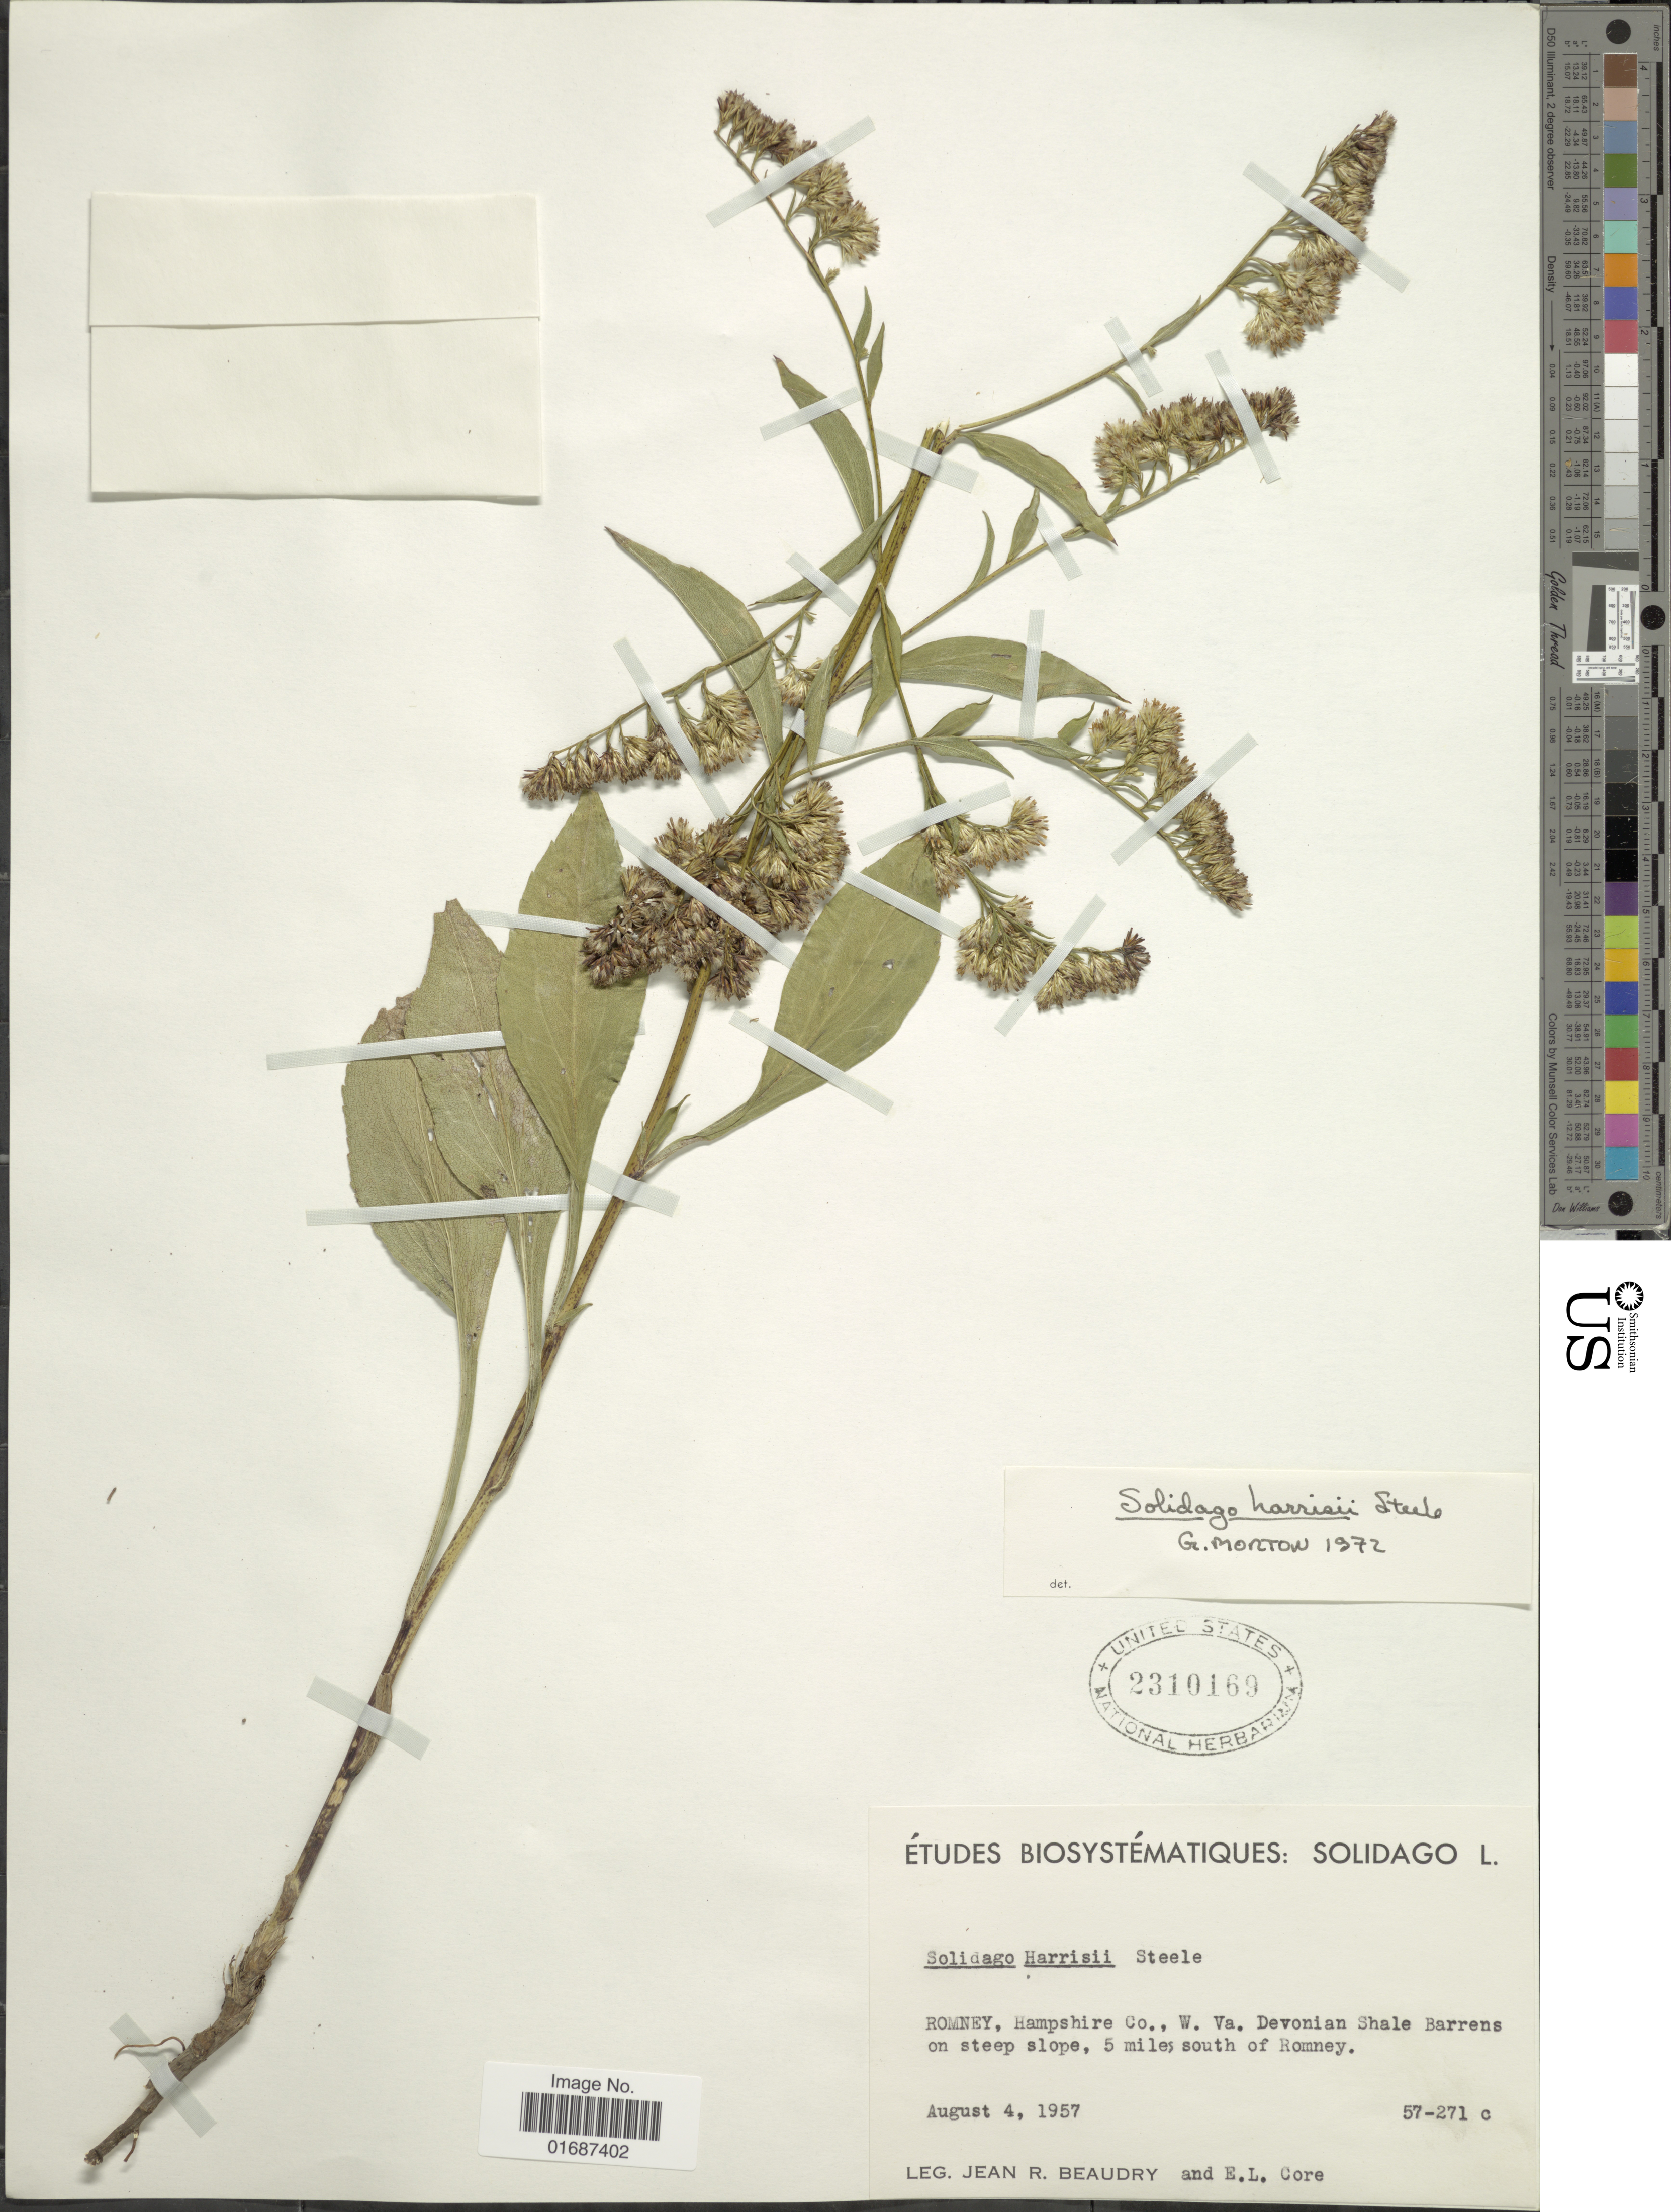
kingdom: Plantae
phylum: Tracheophyta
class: Magnoliopsida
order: Asterales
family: Asteraceae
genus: Solidago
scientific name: Solidago harrisii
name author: E.S. Steele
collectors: J. Beaudry & E. L. Core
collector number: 57-271c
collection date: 1957-08-04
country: United States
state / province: West Virginia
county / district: Hampshire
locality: Etudes Biosystematiques: Solidago L., Romney, Hampshire Co., W. Va. Devonian Shale Barrens on steep slope, 5 miles south of Romney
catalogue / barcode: US 2310169